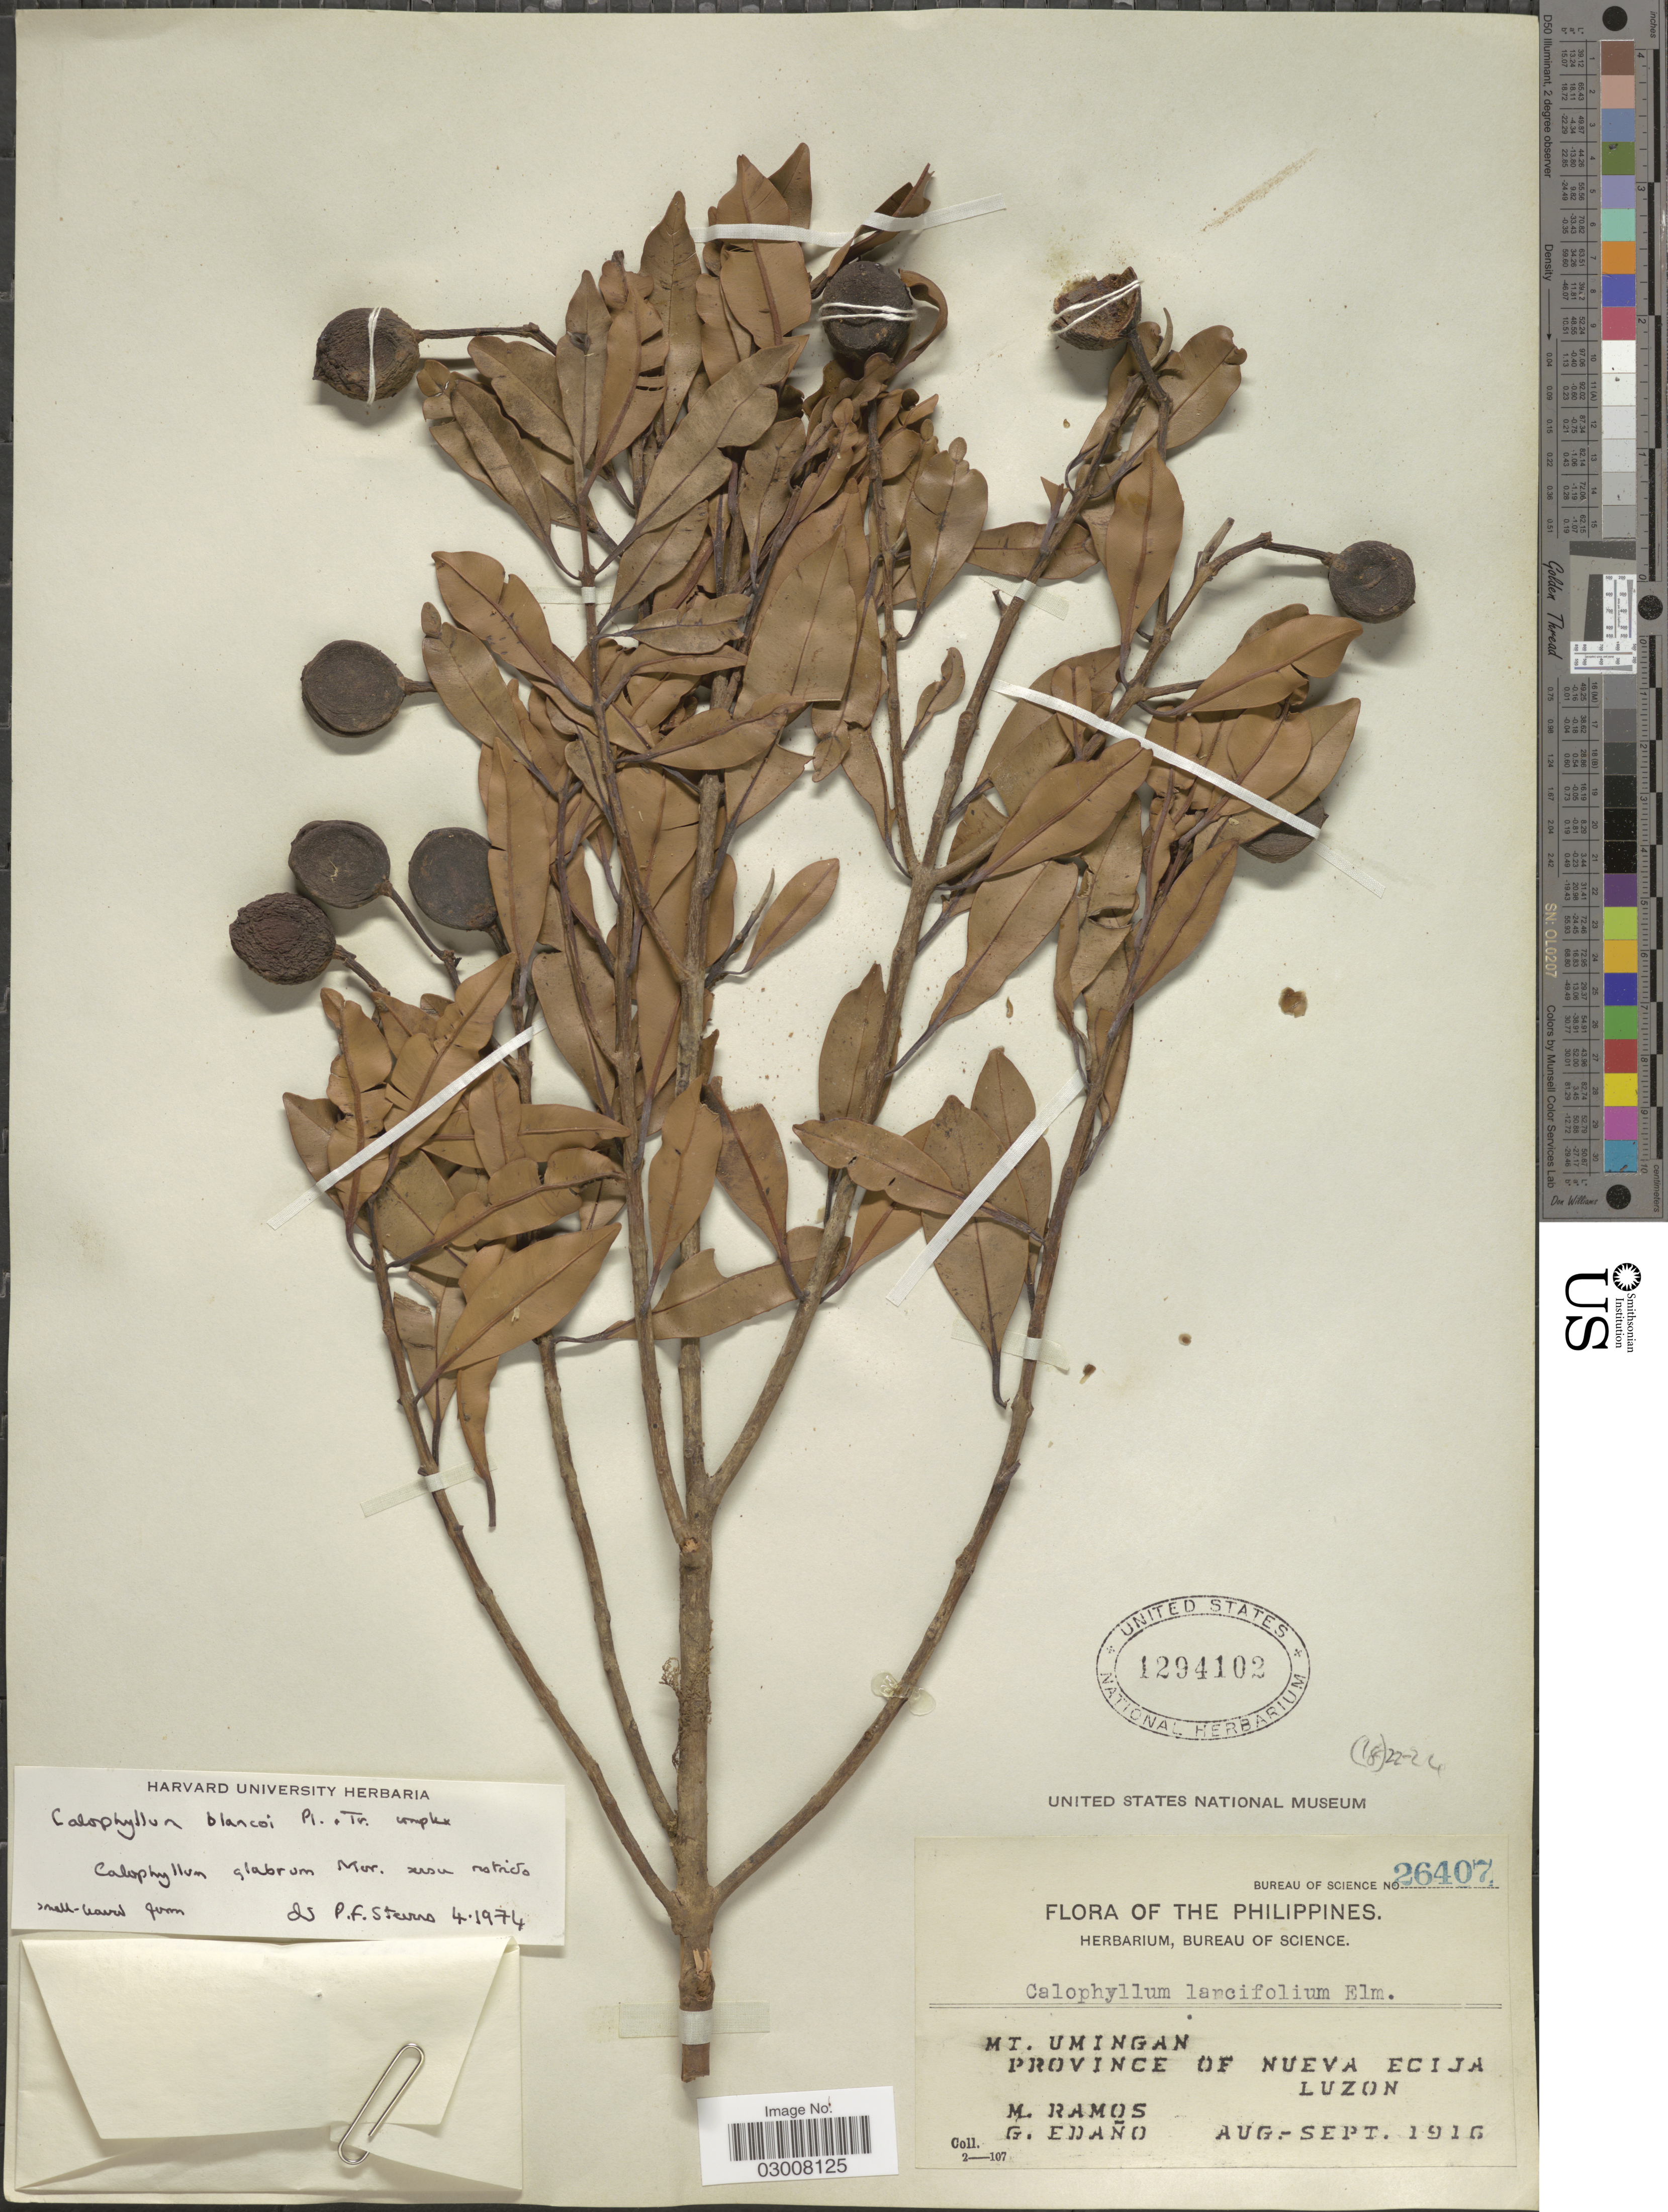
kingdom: Plantae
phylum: Tracheophyta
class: Magnoliopsida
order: Malpighiales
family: Calophyllaceae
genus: Calophyllum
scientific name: Calophyllum blancoi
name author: Planch. & Triana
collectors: M. Ramos & G. Edaño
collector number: Bureau of Science 26407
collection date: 1916-08/1916-09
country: Philippines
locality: Mt. Umingan, Province of Nueva Ecija, Luzon.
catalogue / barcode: US 1294102